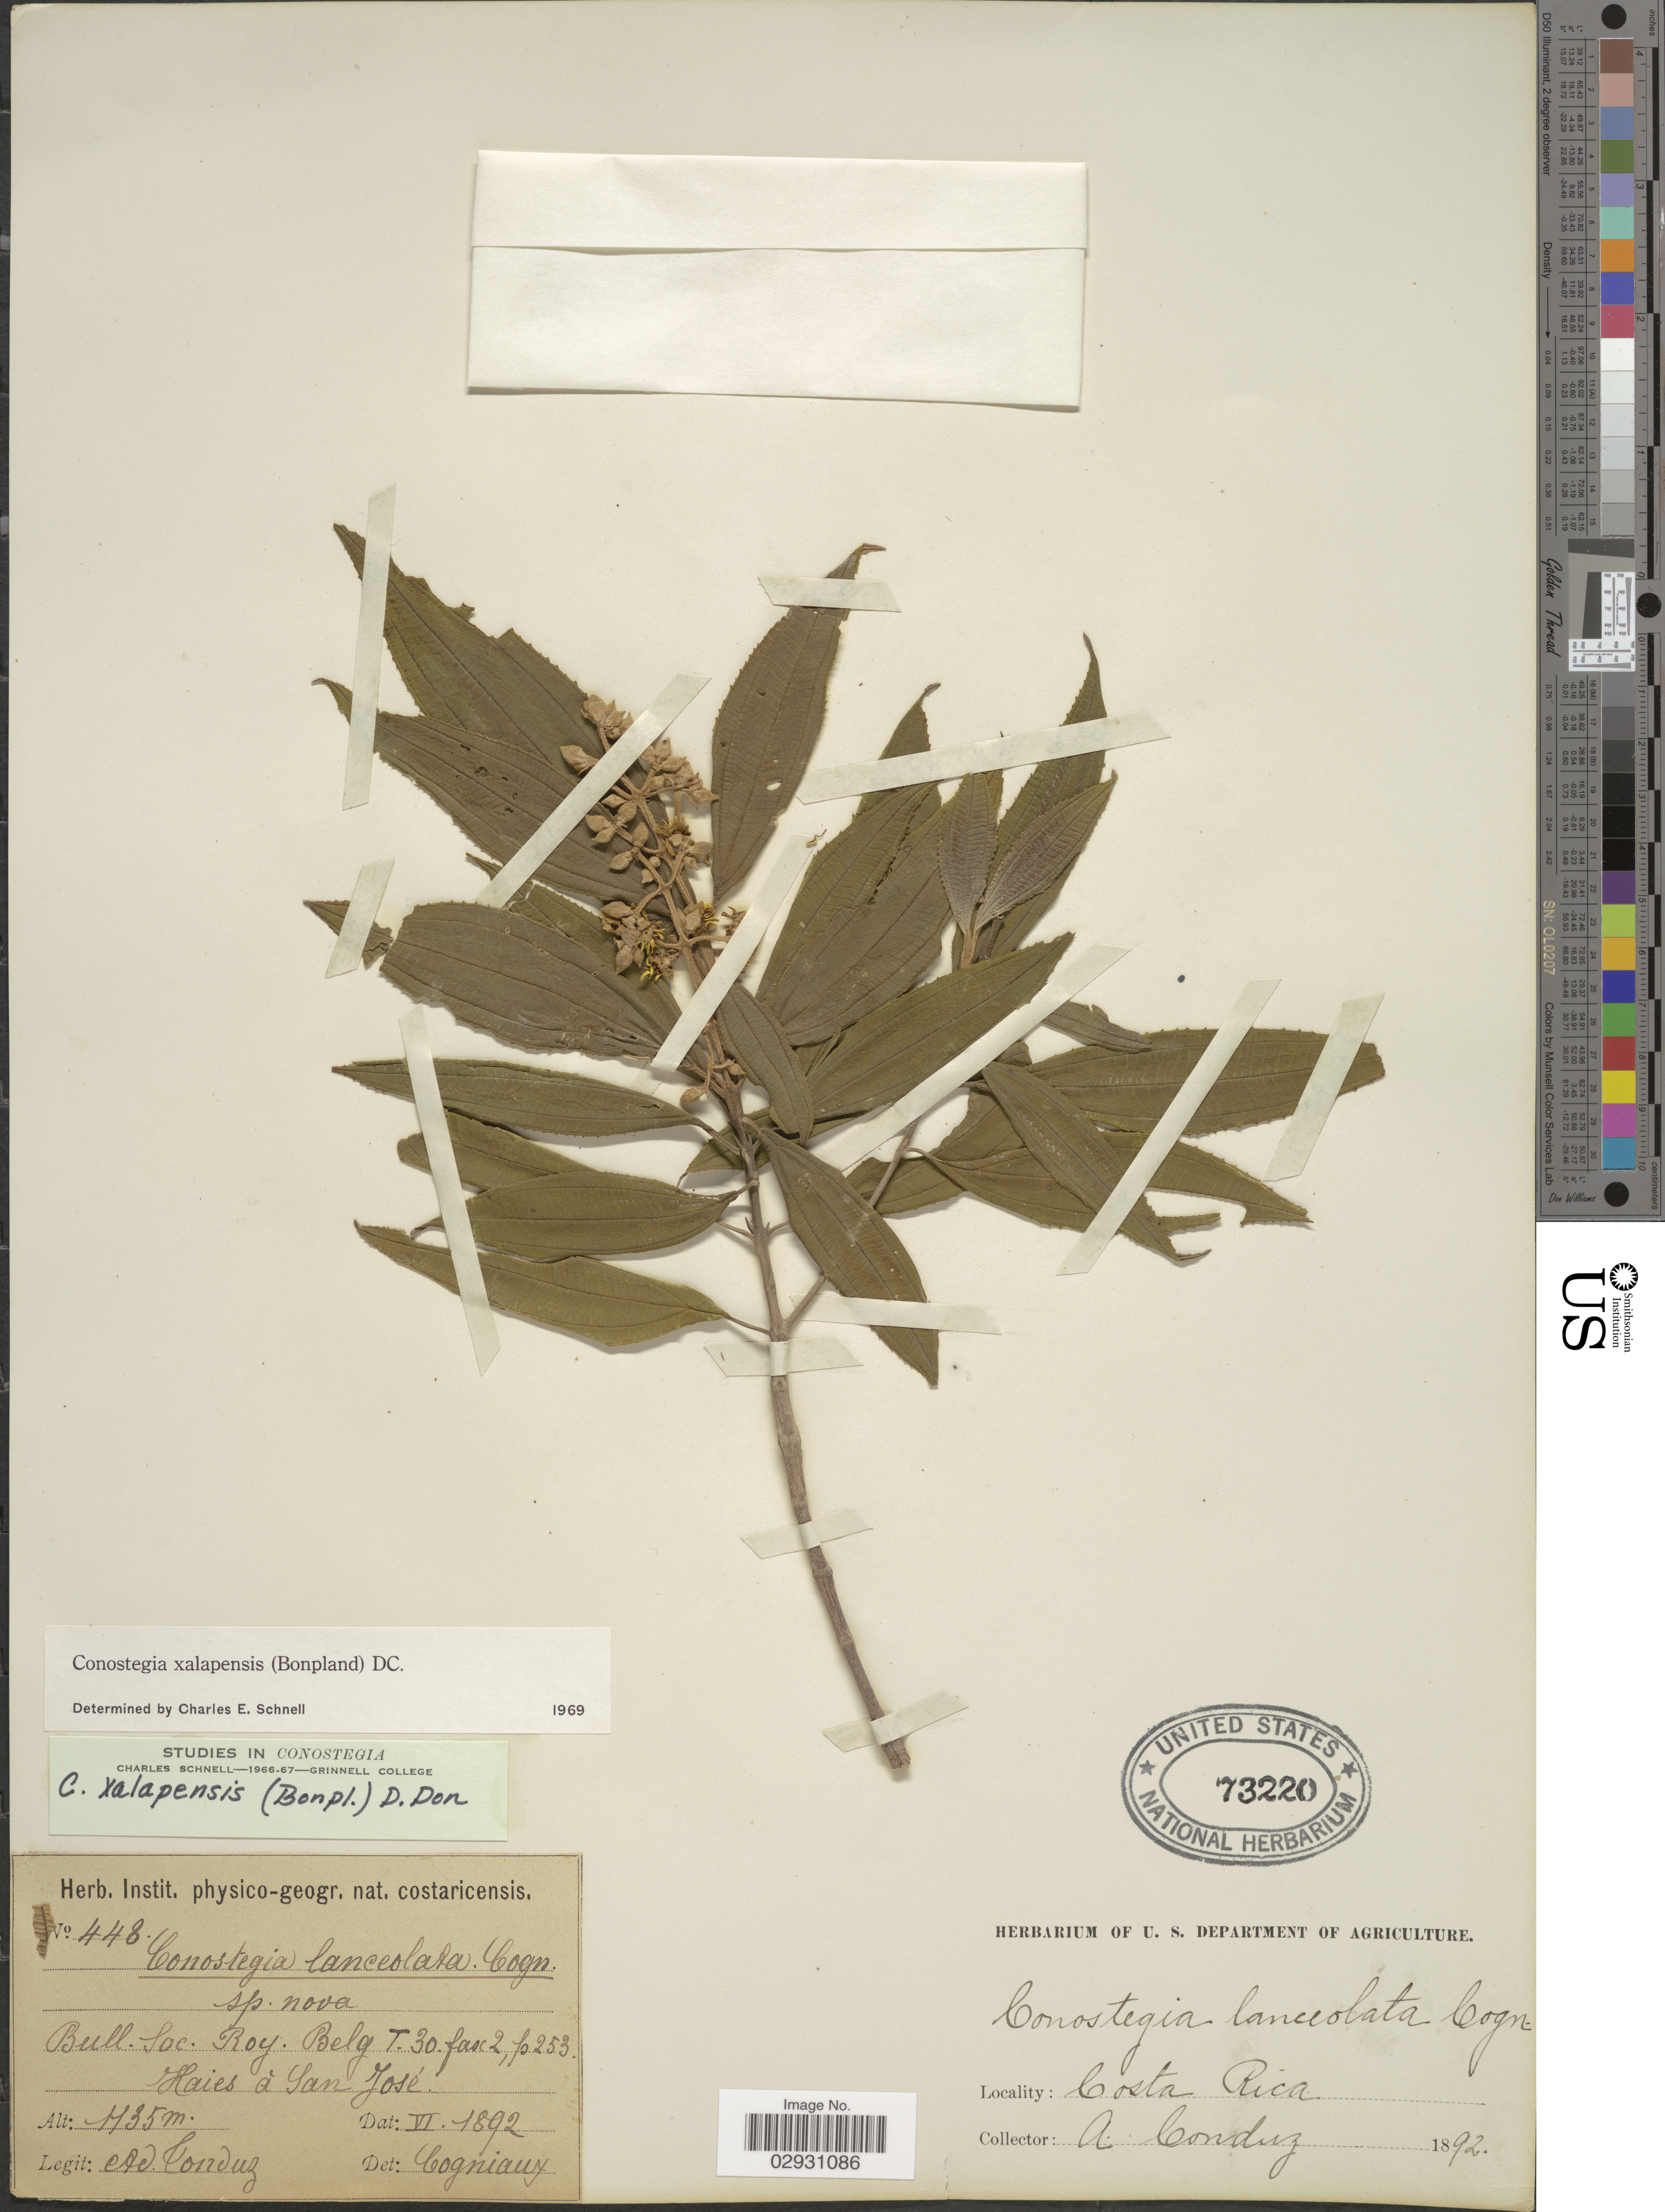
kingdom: Plantae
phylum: Tracheophyta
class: Magnoliopsida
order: Myrtales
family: Melastomataceae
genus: Conostegia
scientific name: Conostegia quadrangularis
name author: Schltdl. ex Steud.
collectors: A. Tonduz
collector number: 448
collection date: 1892-06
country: Costa Rica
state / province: San José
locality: Haies à San José.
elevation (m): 1135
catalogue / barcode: US 73220